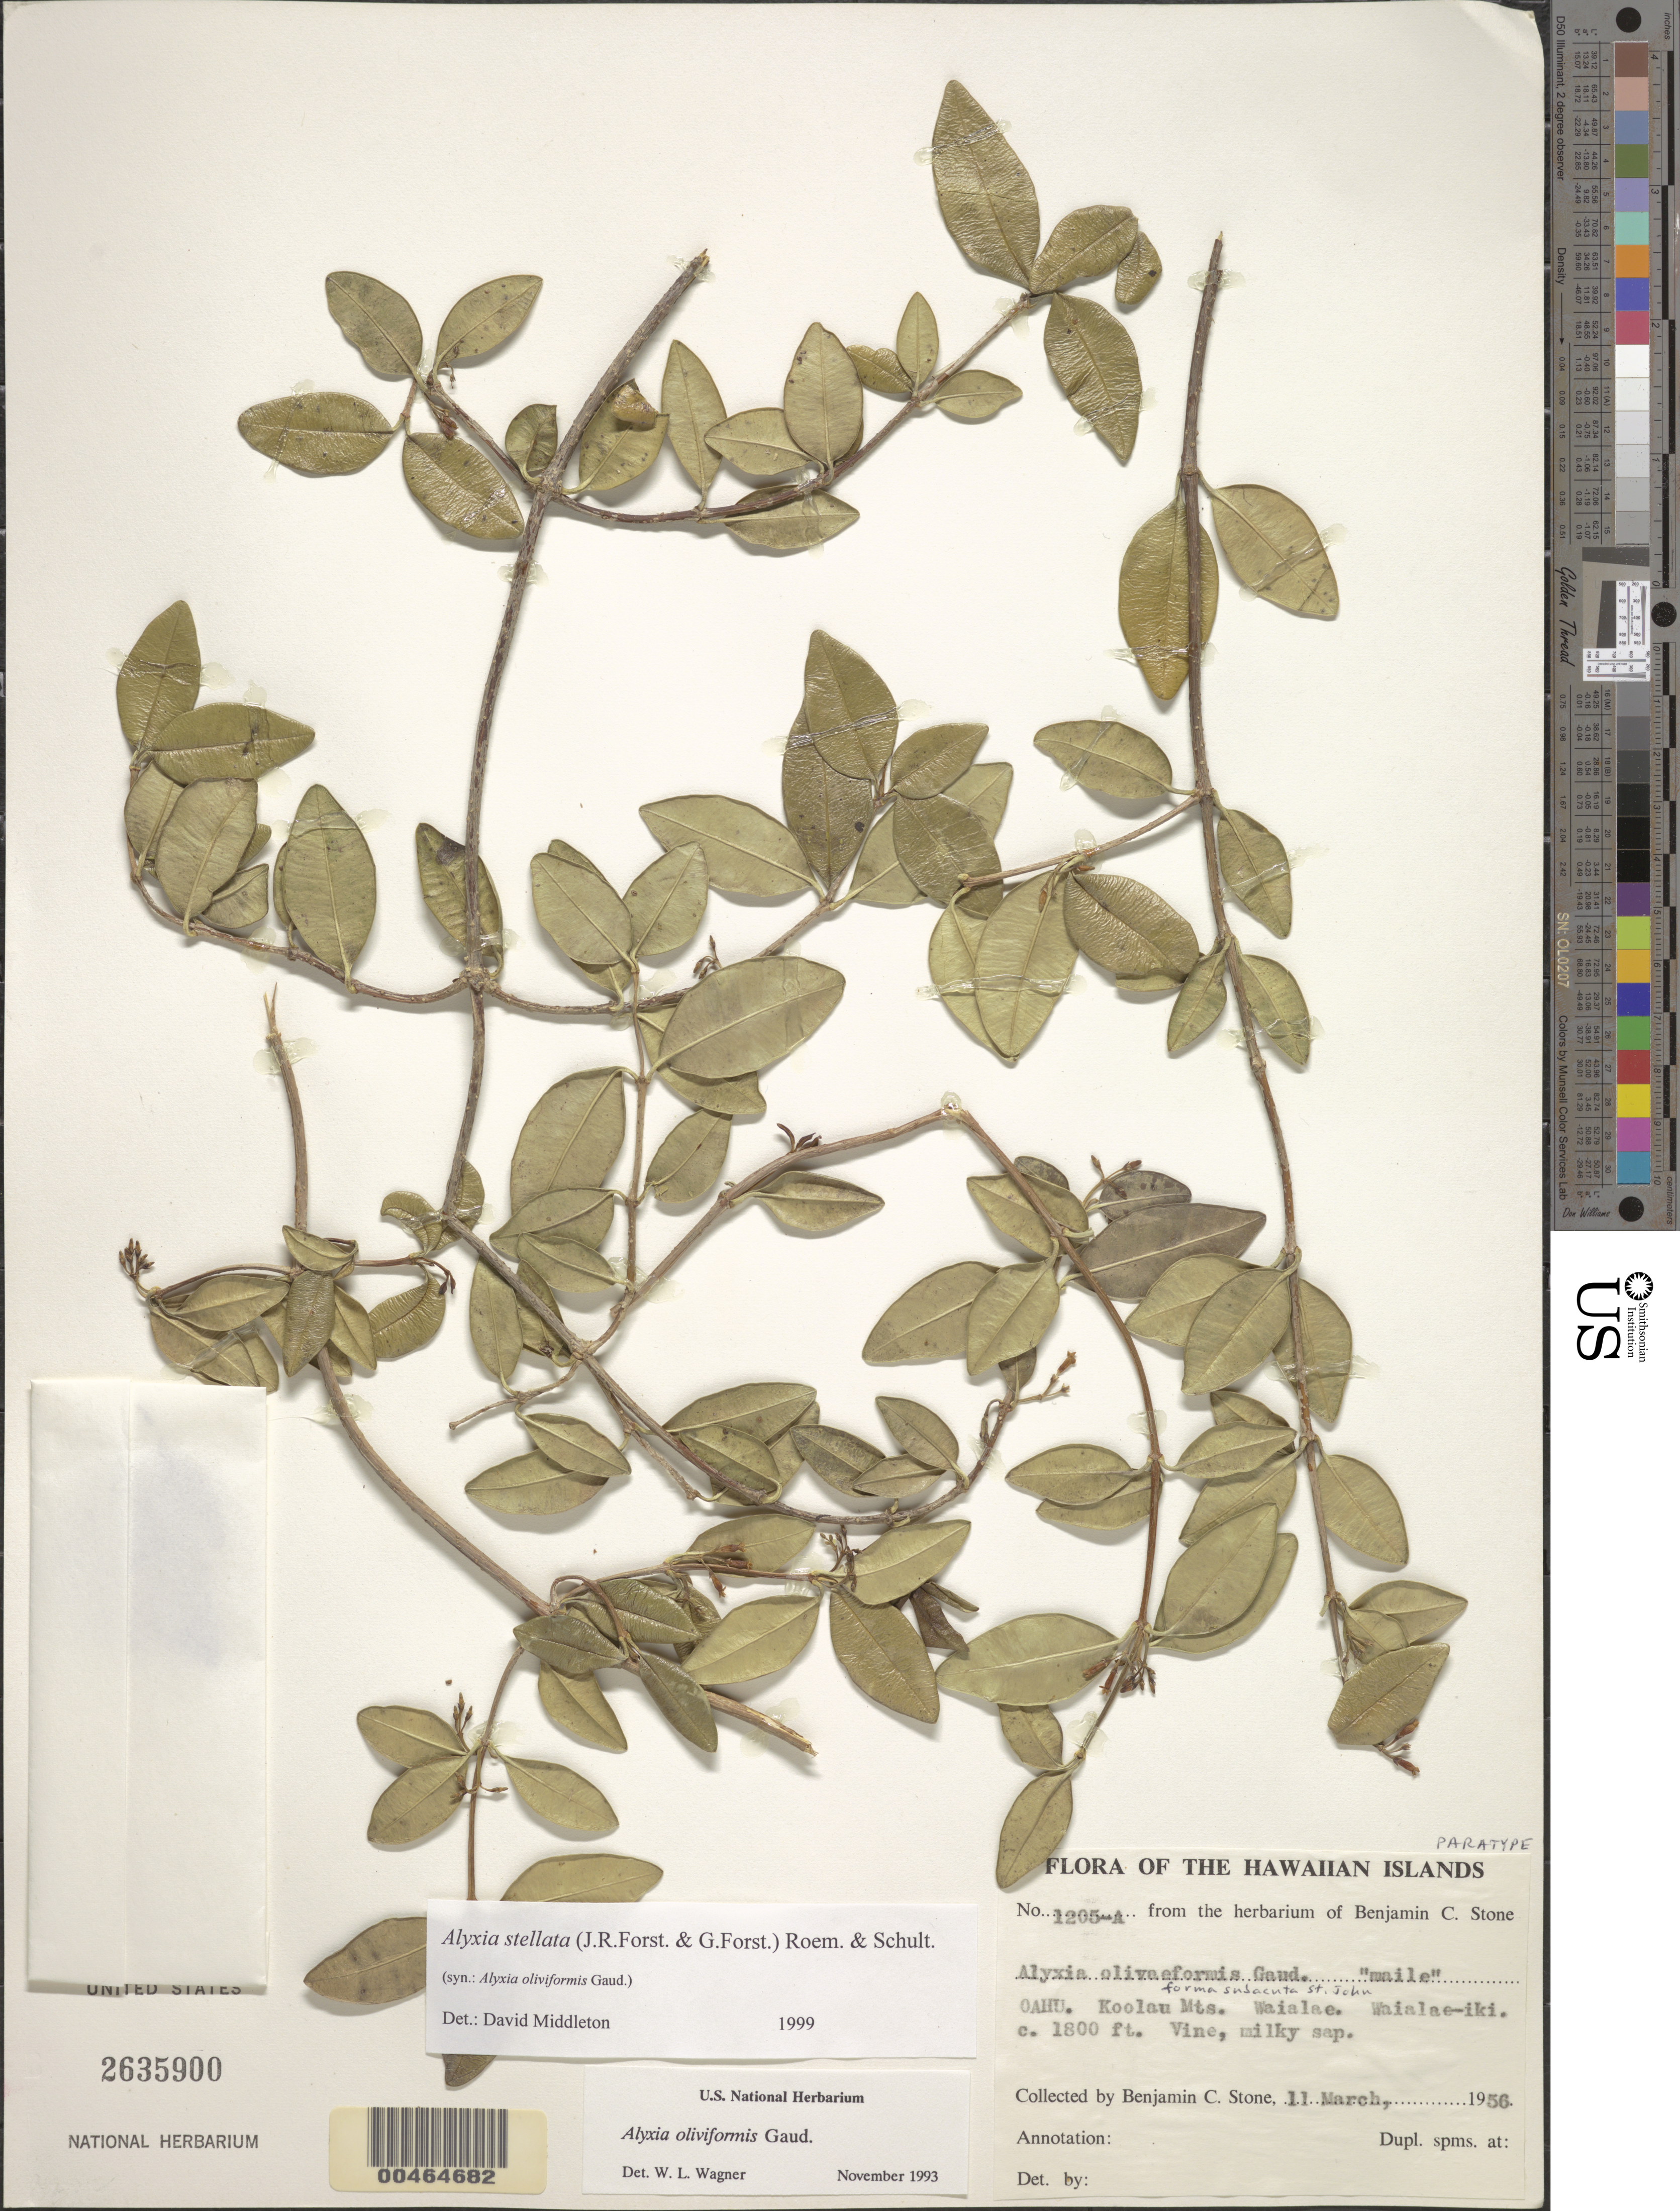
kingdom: Plantae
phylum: Tracheophyta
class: Magnoliopsida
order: Gentianales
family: Apocynaceae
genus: Alyxia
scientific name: Alyxia stellata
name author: (J.R. Forst. & G. Forst.) Roem. & Schult.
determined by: Middleton, D. J.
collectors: B. C. Stone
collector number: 1205 A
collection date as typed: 11 Mar 1956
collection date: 1956-03-11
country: United States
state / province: Hawaii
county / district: Honolulu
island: Oahu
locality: Koolau Mountains, Waialae, Waialae-iki, Oahu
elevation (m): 549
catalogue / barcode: US 2635900